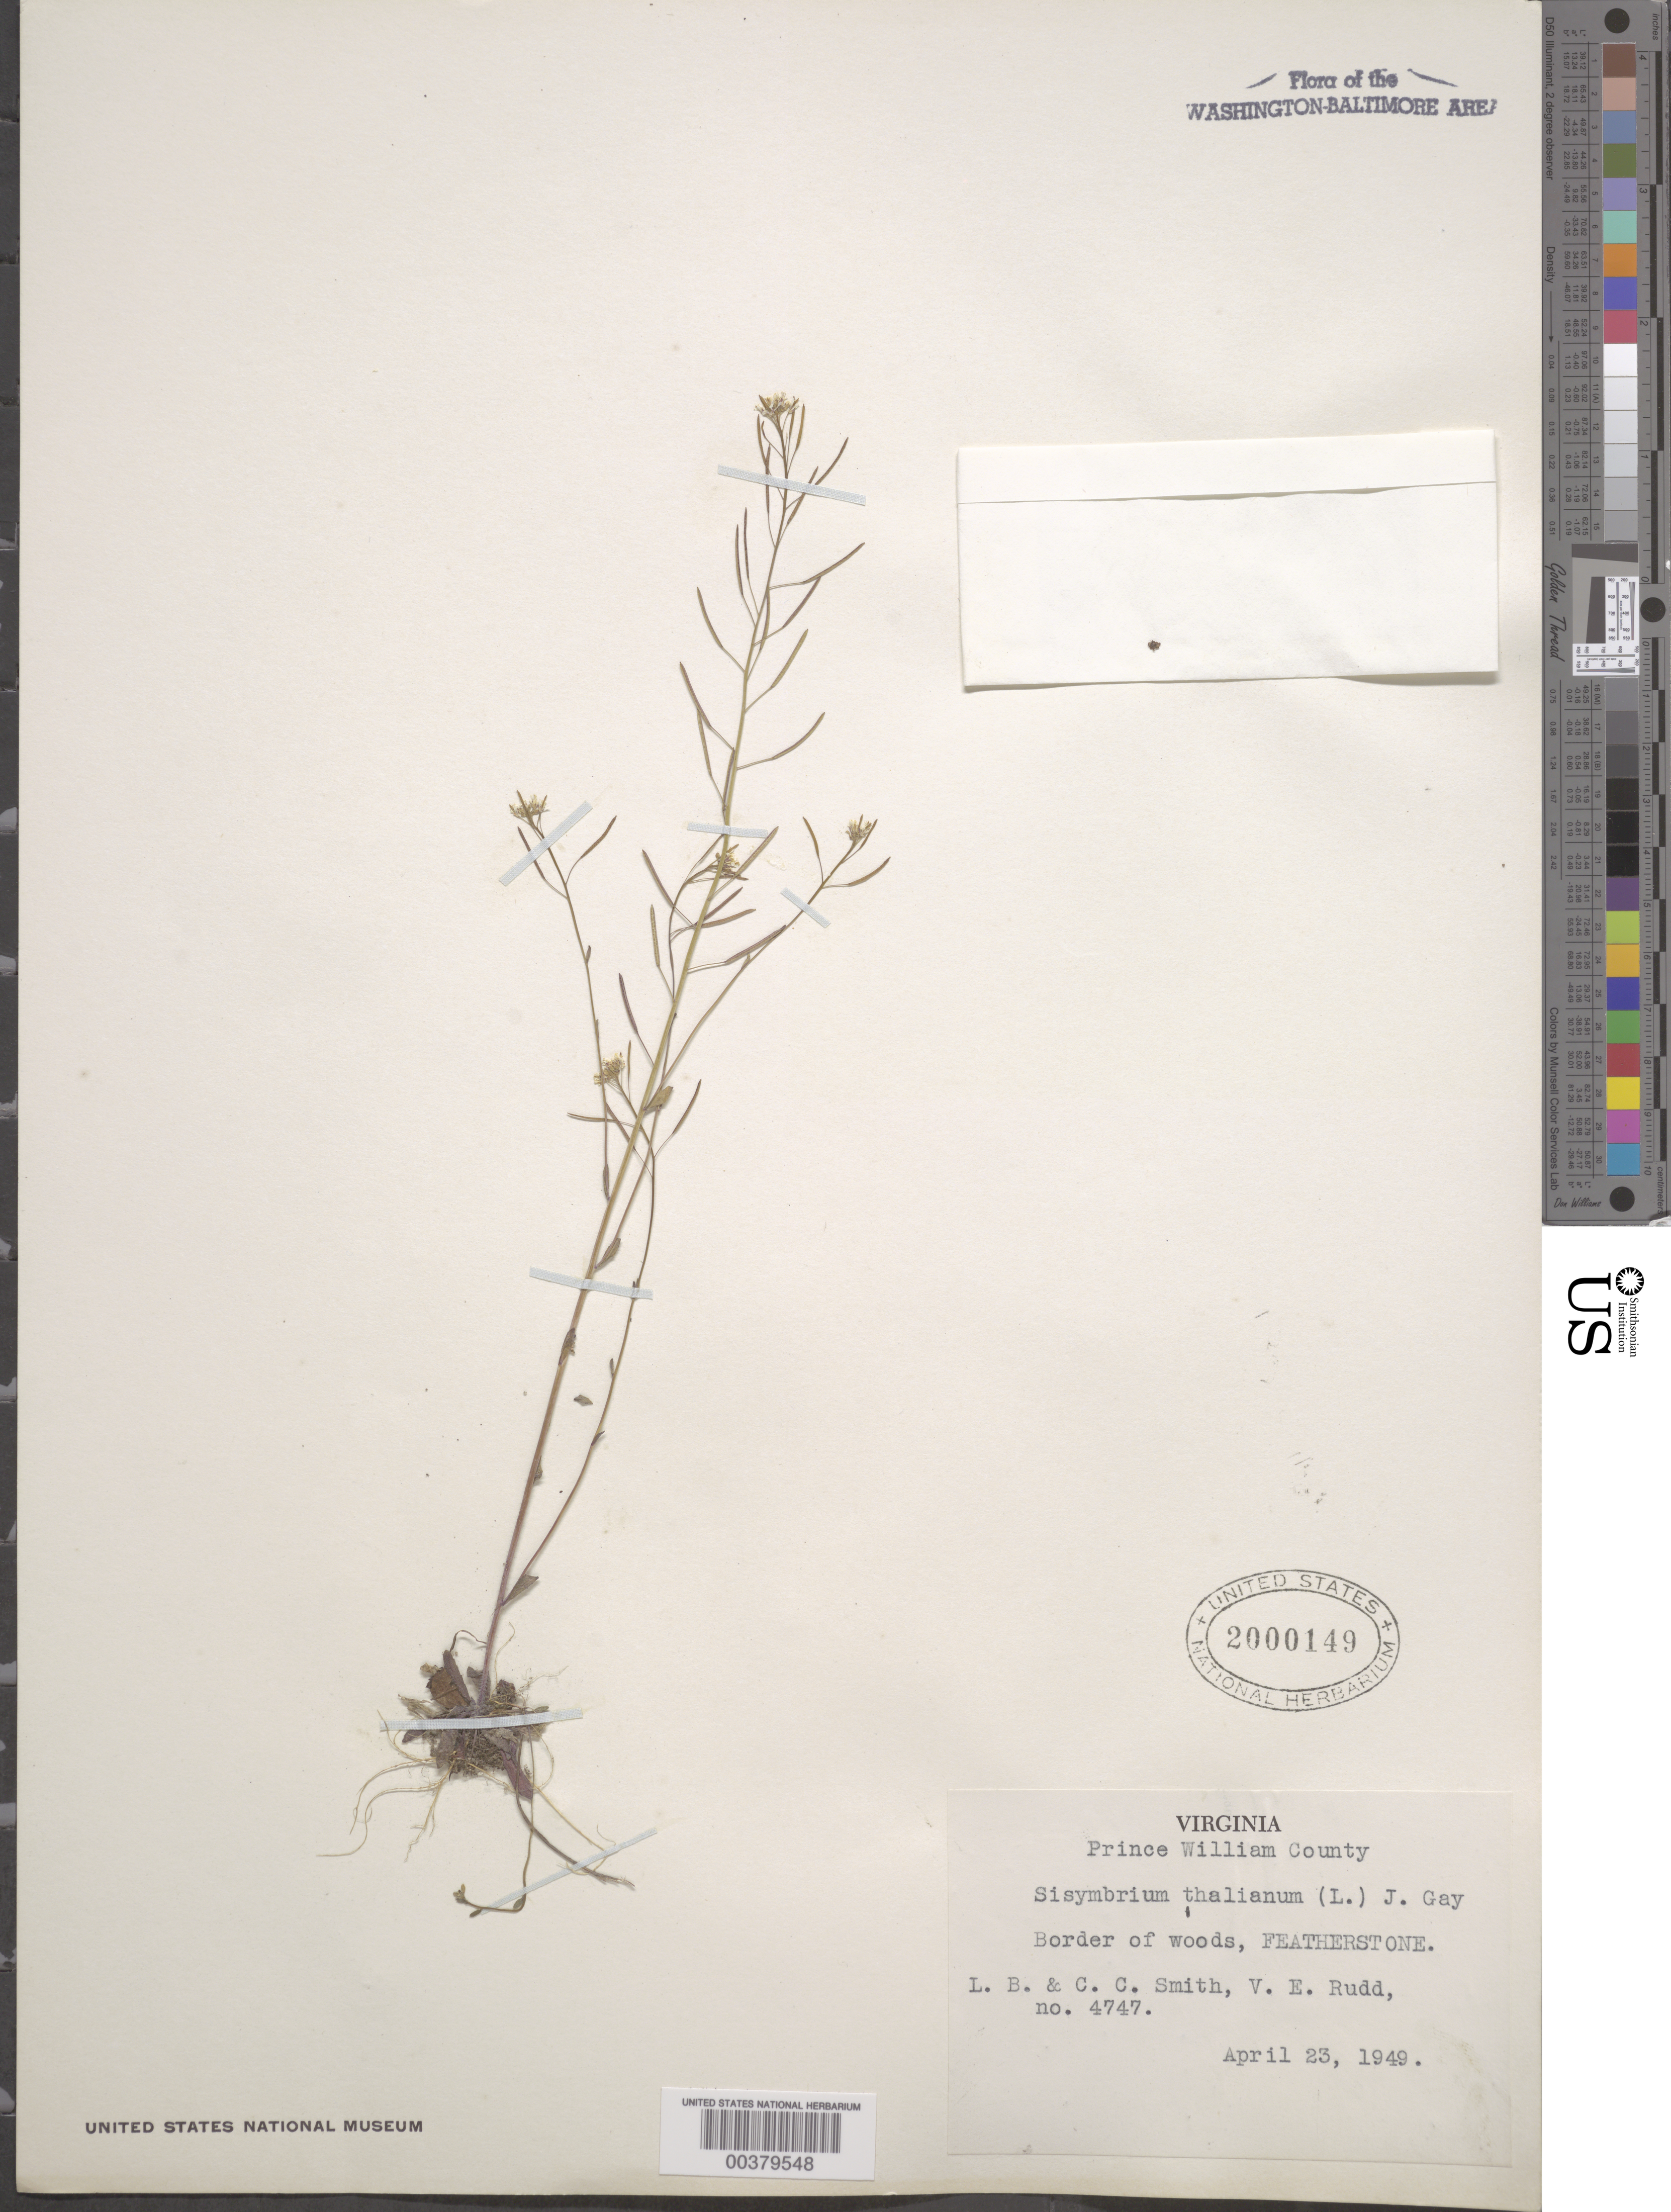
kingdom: Plantae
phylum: Tracheophyta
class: Magnoliopsida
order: Brassicales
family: Brassicaceae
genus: Arabidopsis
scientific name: Arabidopsis thaliana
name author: (L.) Heynh.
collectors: L. Smith, C. C. Smith & V. E. Rudd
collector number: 4747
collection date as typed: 23 Apr 1949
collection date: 1949-04-23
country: United States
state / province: Virginia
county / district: Prince William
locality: Featherstone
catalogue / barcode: US 2000149